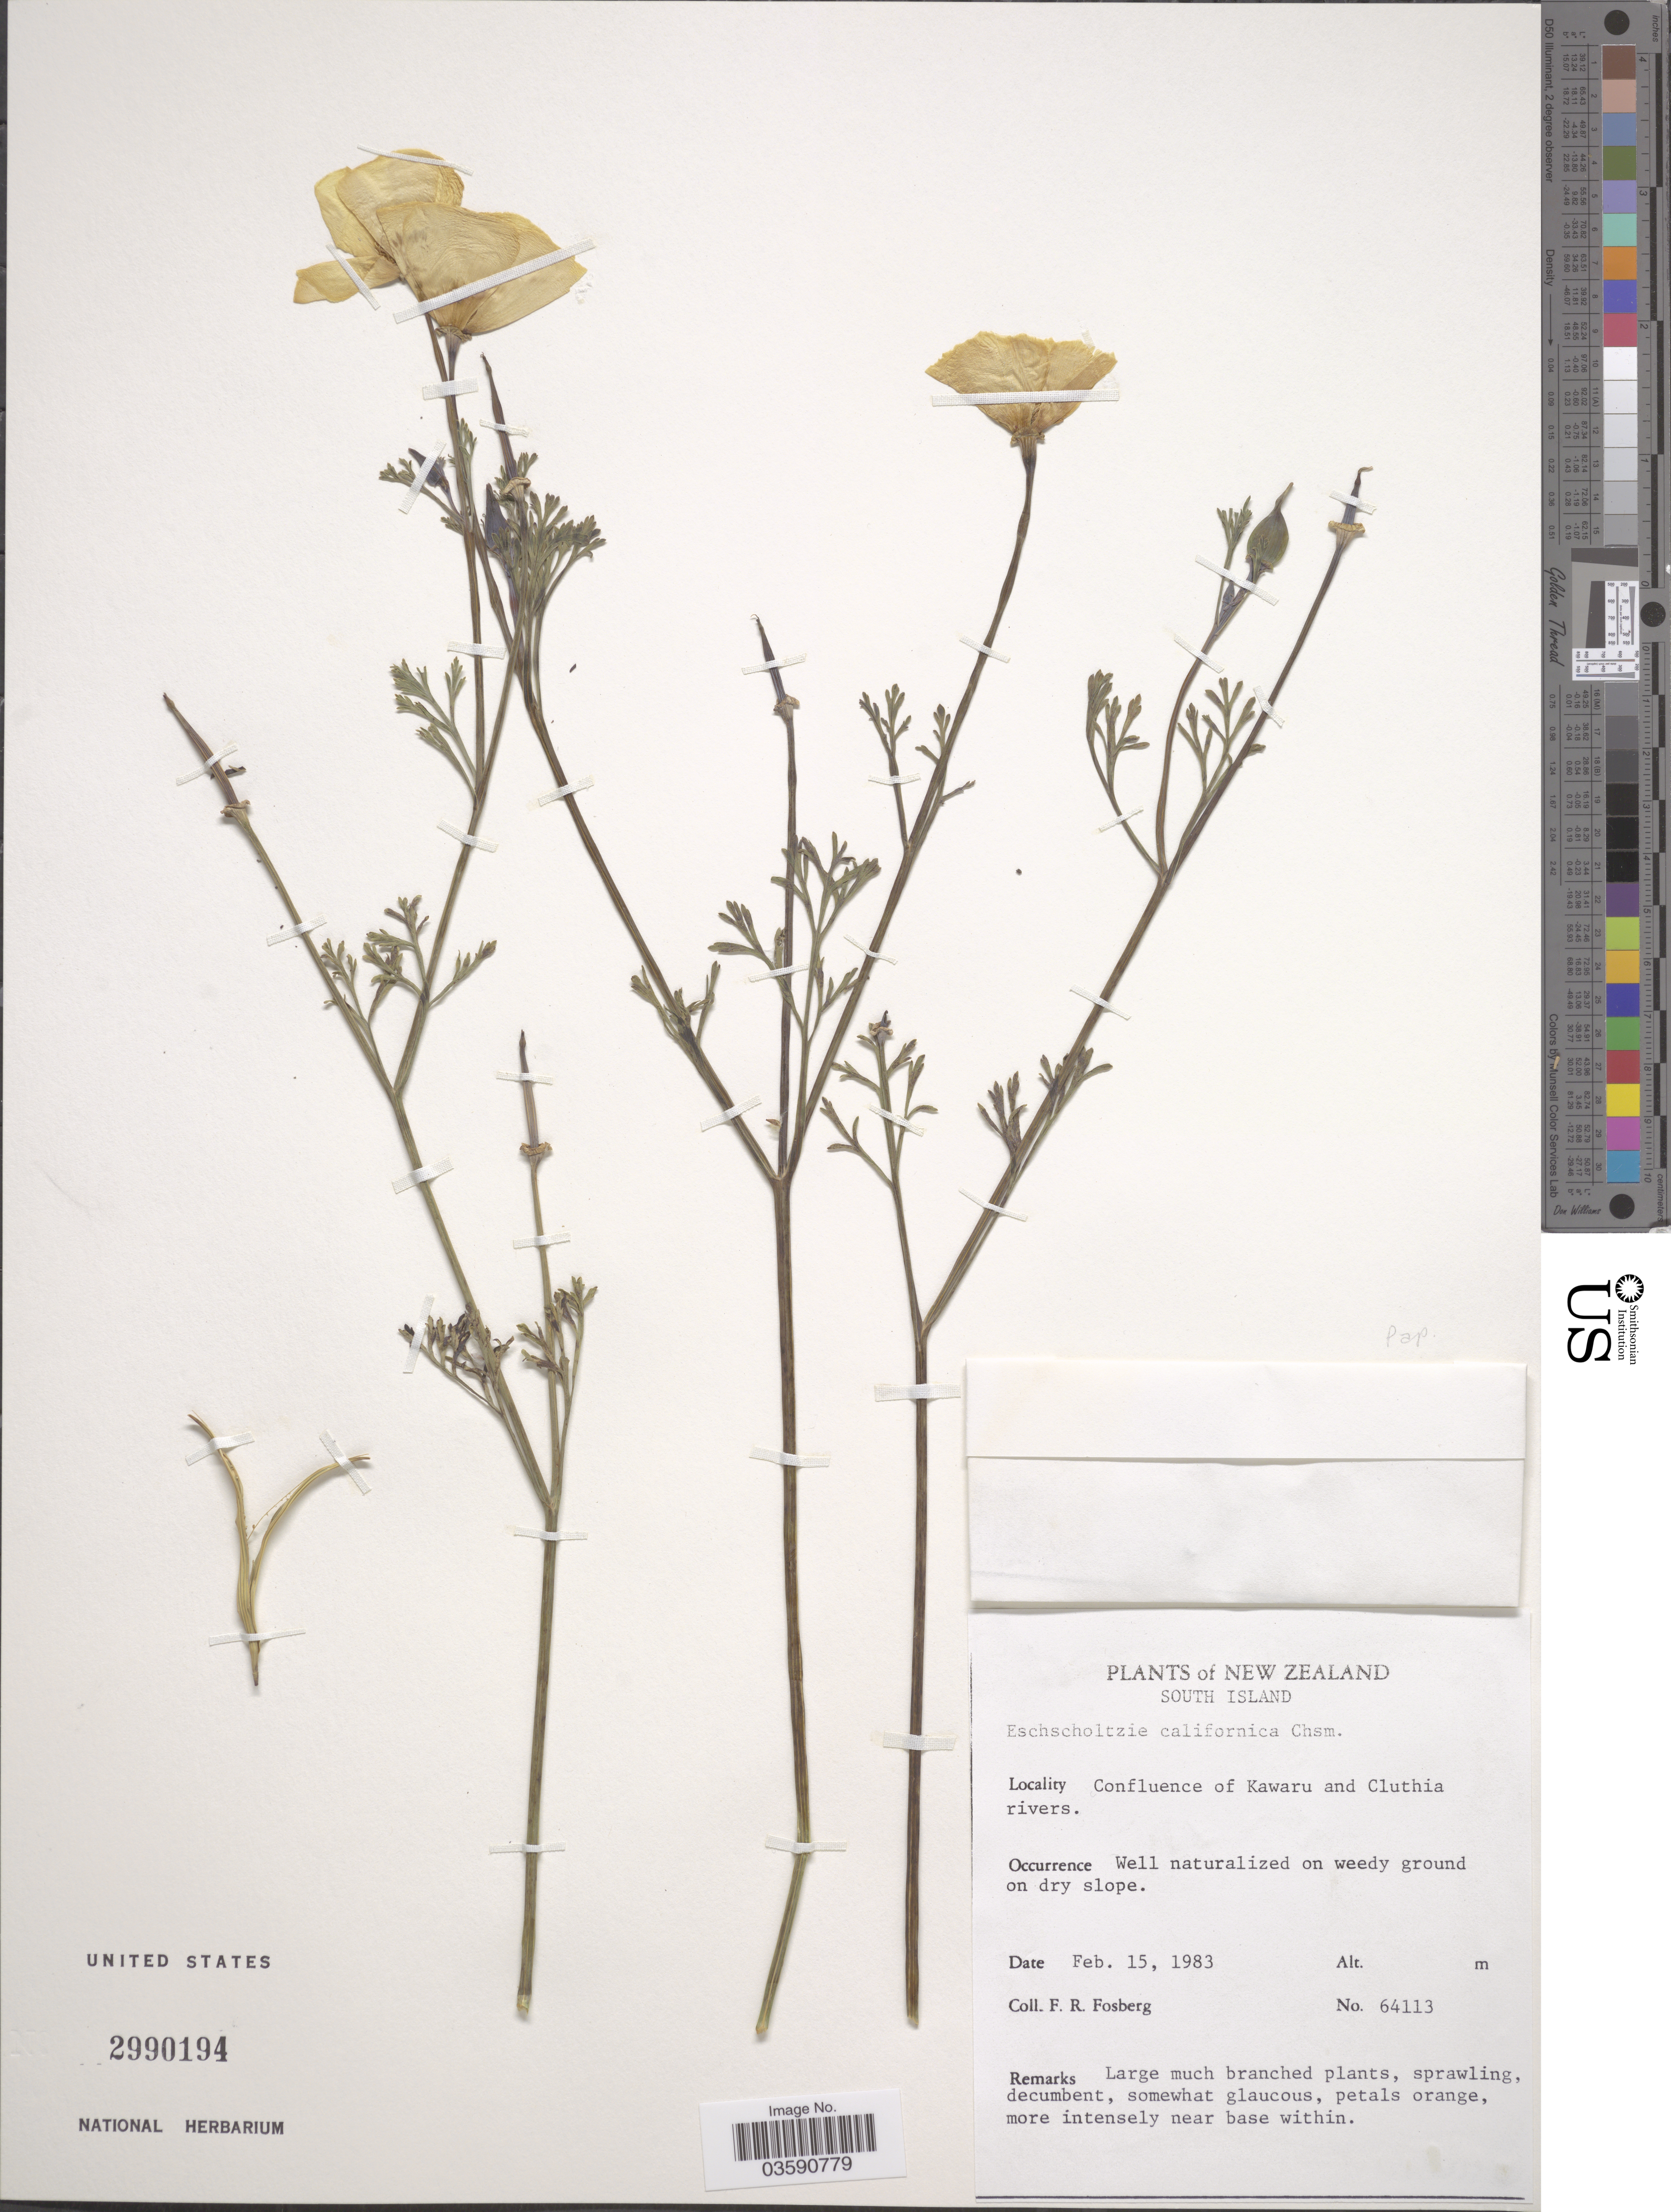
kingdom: Plantae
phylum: Tracheophyta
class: Magnoliopsida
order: Ranunculales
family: Papaveraceae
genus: Eschscholzia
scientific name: Eschscholzia californica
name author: Cham.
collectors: F. R. Fosberg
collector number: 64113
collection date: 1983-02-15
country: New Zealand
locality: South Island. Confluence of Kawaru and Cluthia rivers.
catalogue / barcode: US 2990194